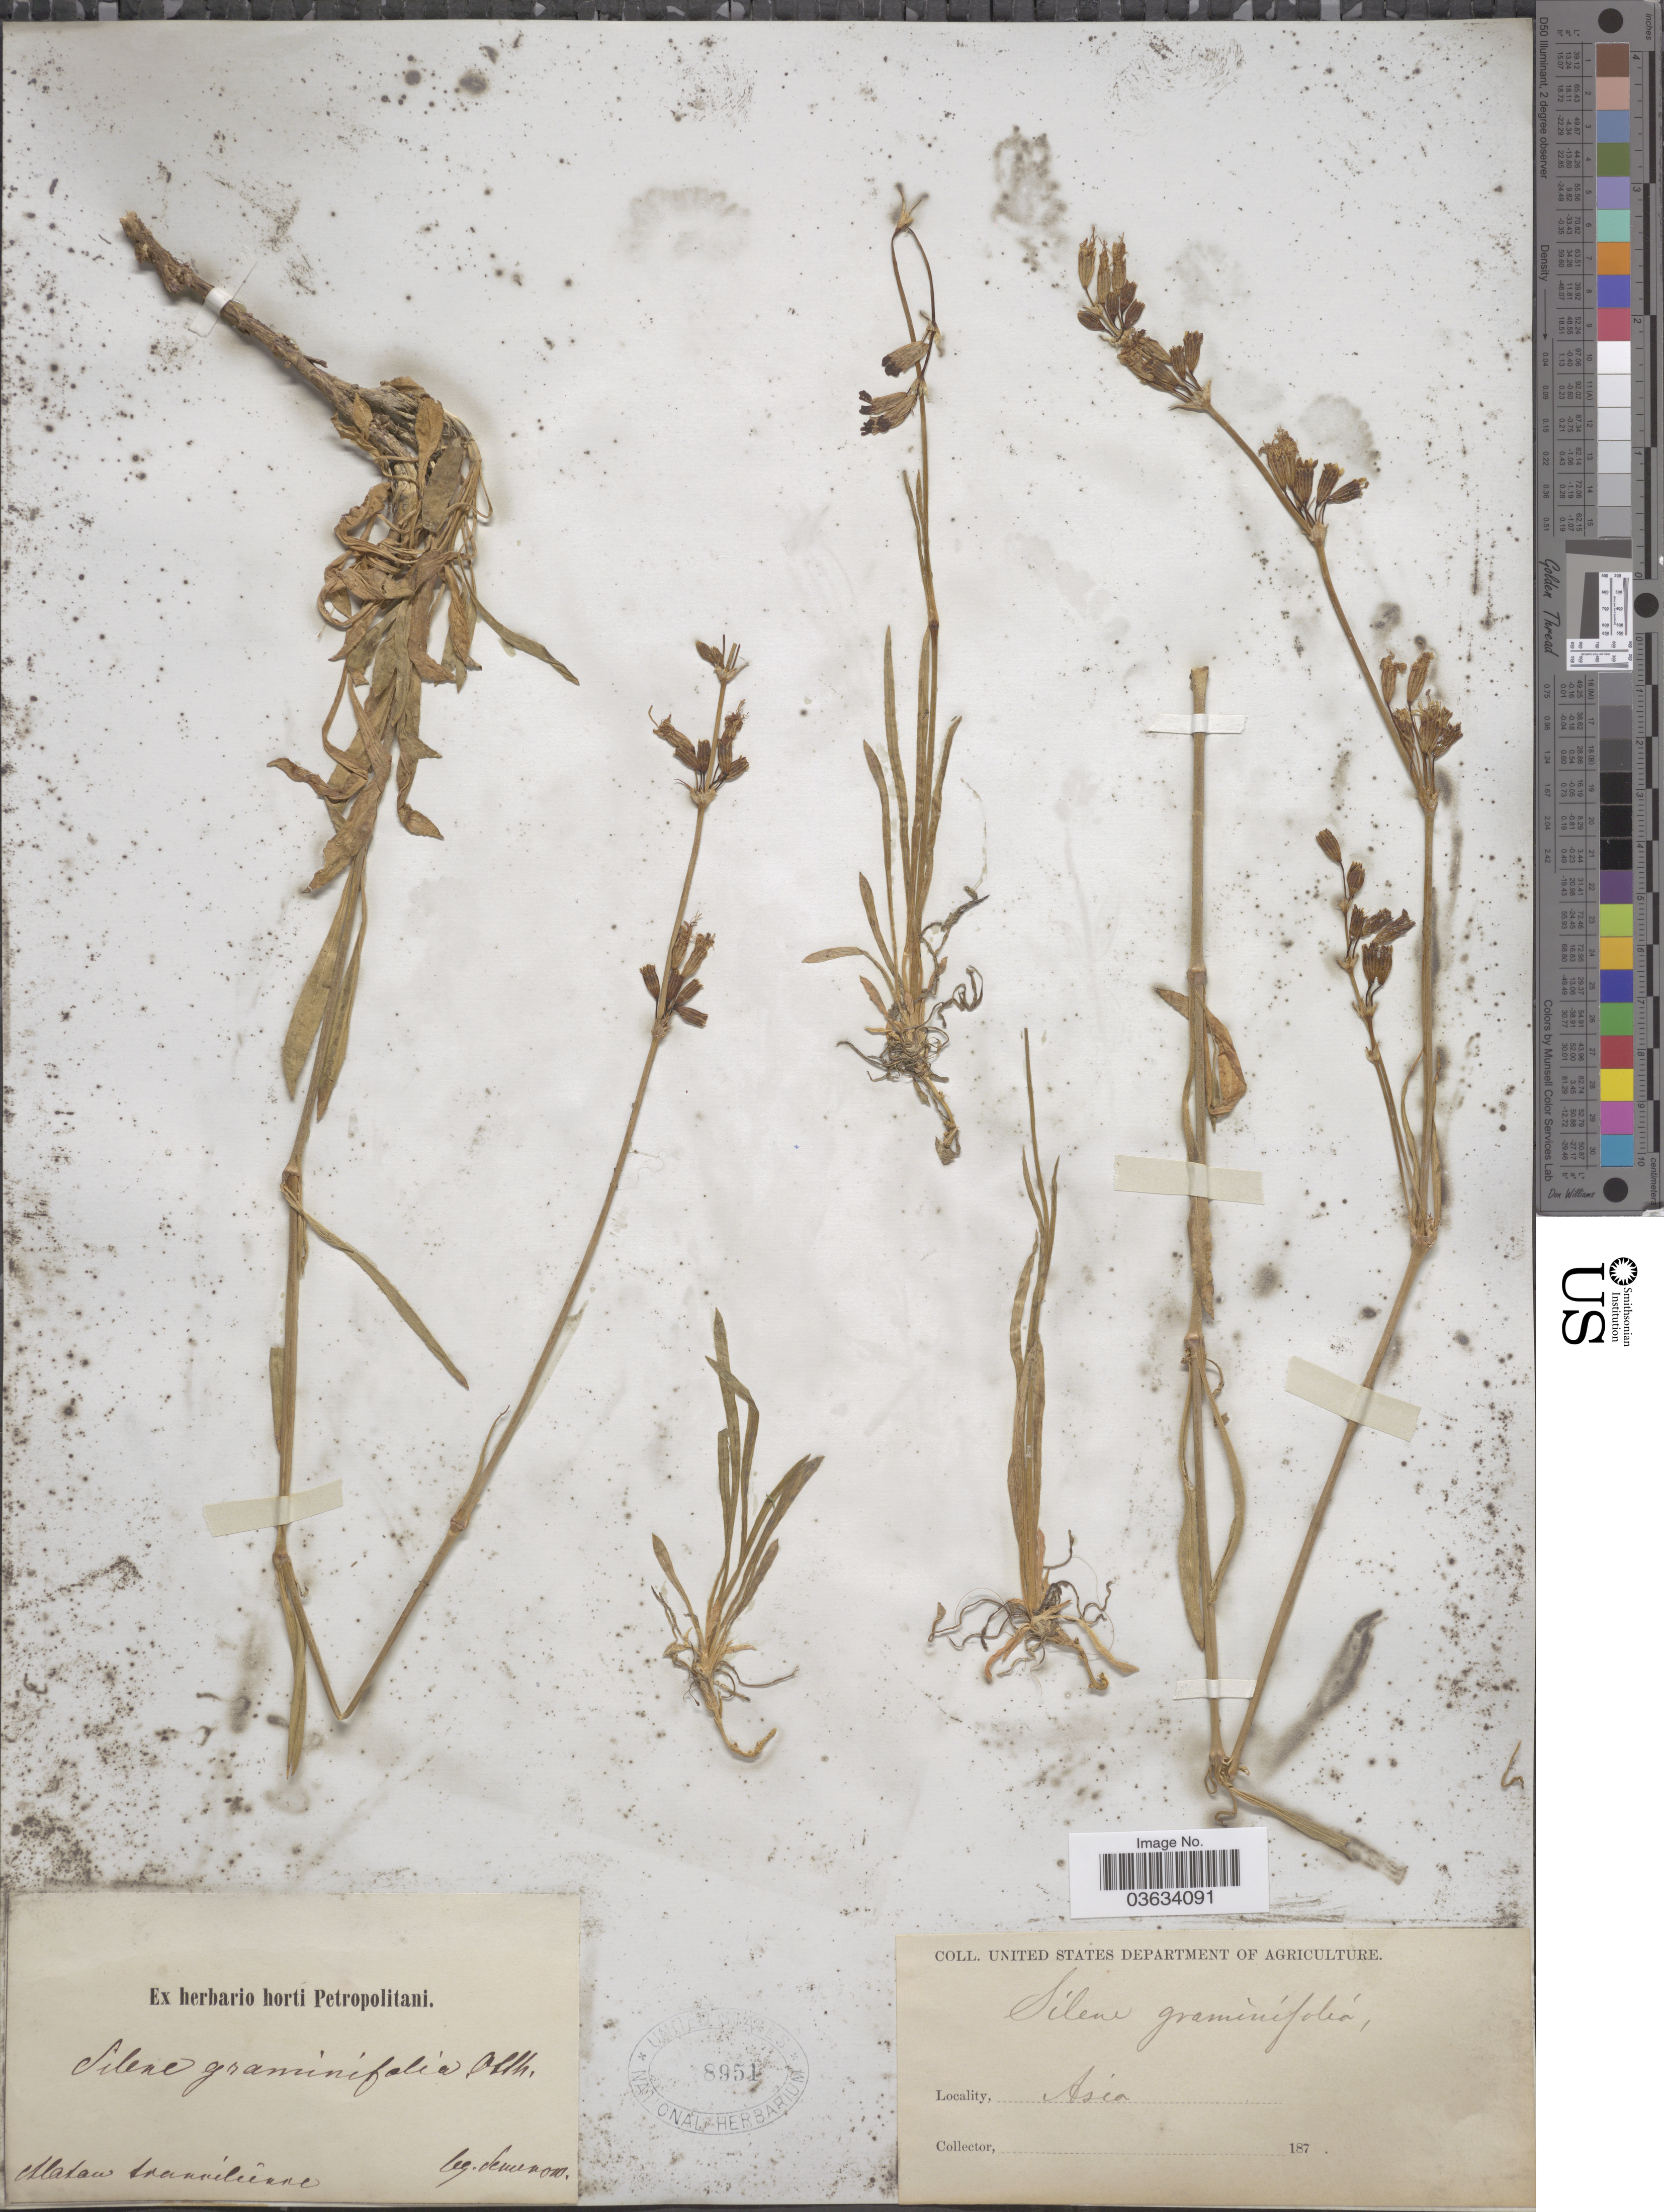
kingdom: Plantae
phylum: Tracheophyta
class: Magnoliopsida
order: Caryophyllales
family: Caryophyllaceae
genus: Silene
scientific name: Silene graminifolia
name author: Otth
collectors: P. P. Semenov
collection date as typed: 187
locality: Asia. Alatau tranvilienne [interpreted].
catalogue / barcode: US 8951